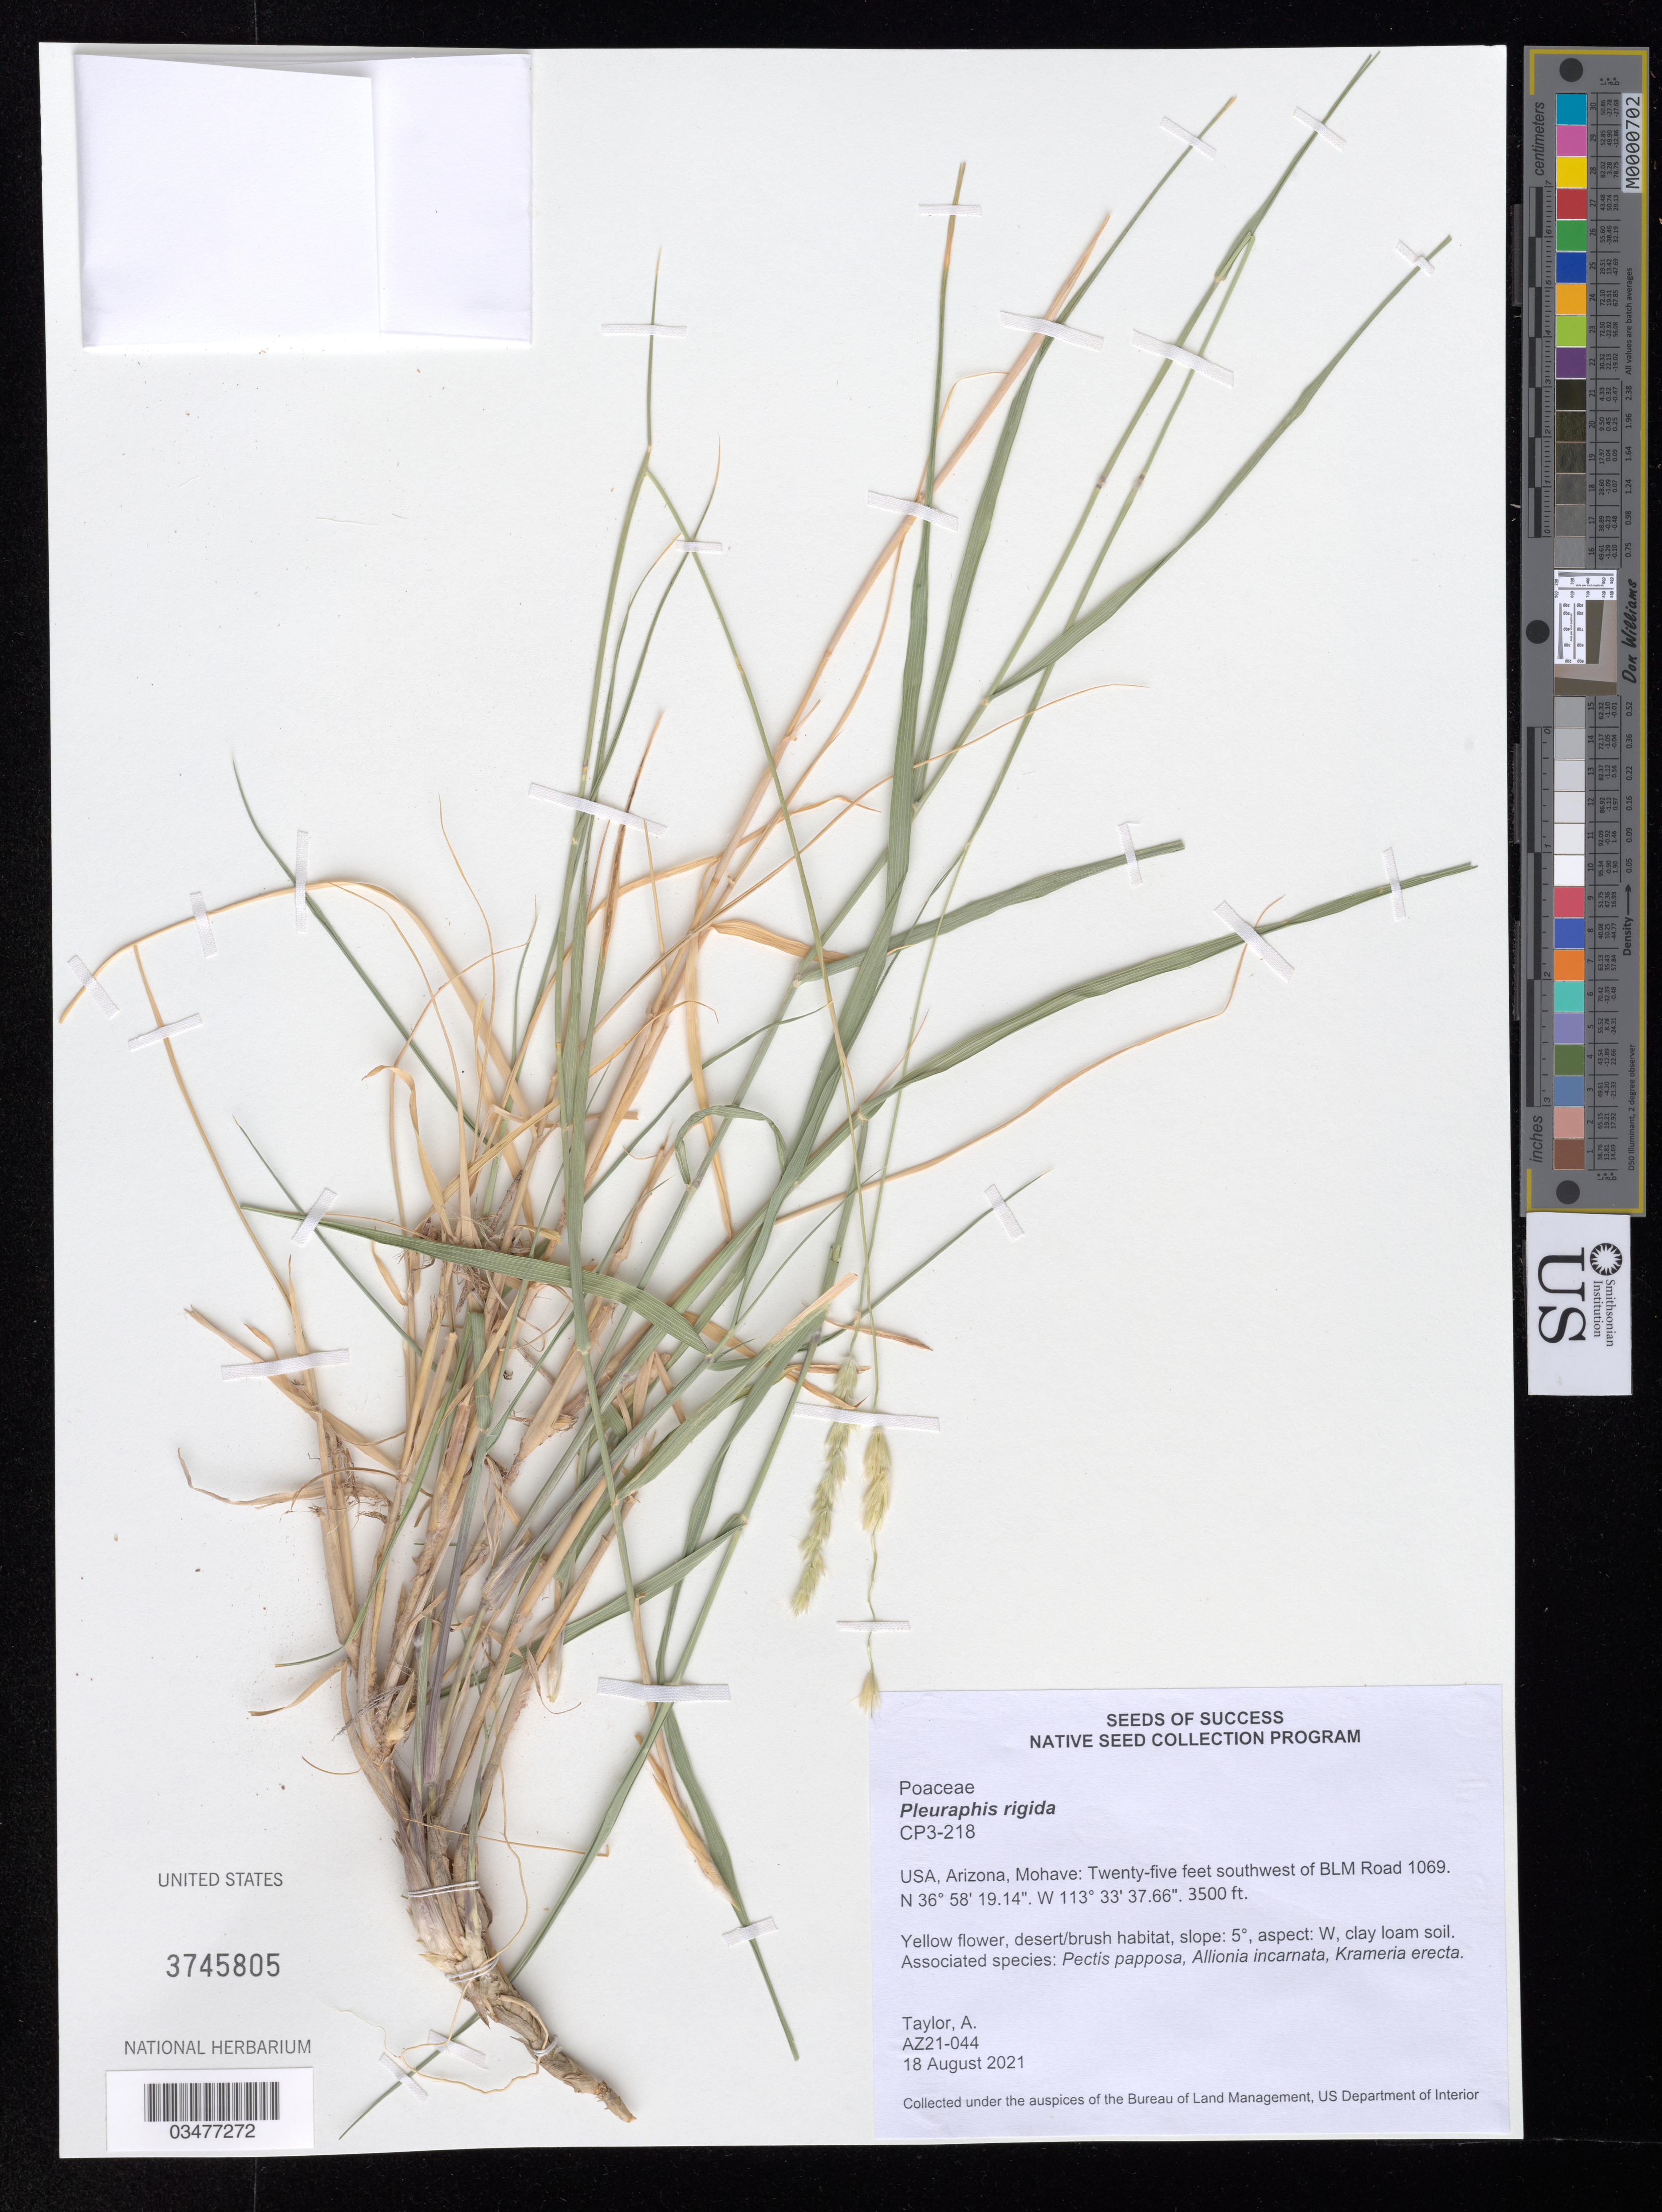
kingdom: Plantae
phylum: Tracheophyta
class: Liliopsida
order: Poales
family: Poaceae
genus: Pleuraphis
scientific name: Pleuraphis rigida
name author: Thurb. in S. Watson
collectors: A. Taylor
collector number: AZ21-044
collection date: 2021-08-18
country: United States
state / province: Arizona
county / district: Mohave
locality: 25 feet SW of BLM road 1096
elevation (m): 1067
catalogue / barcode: US 3745805